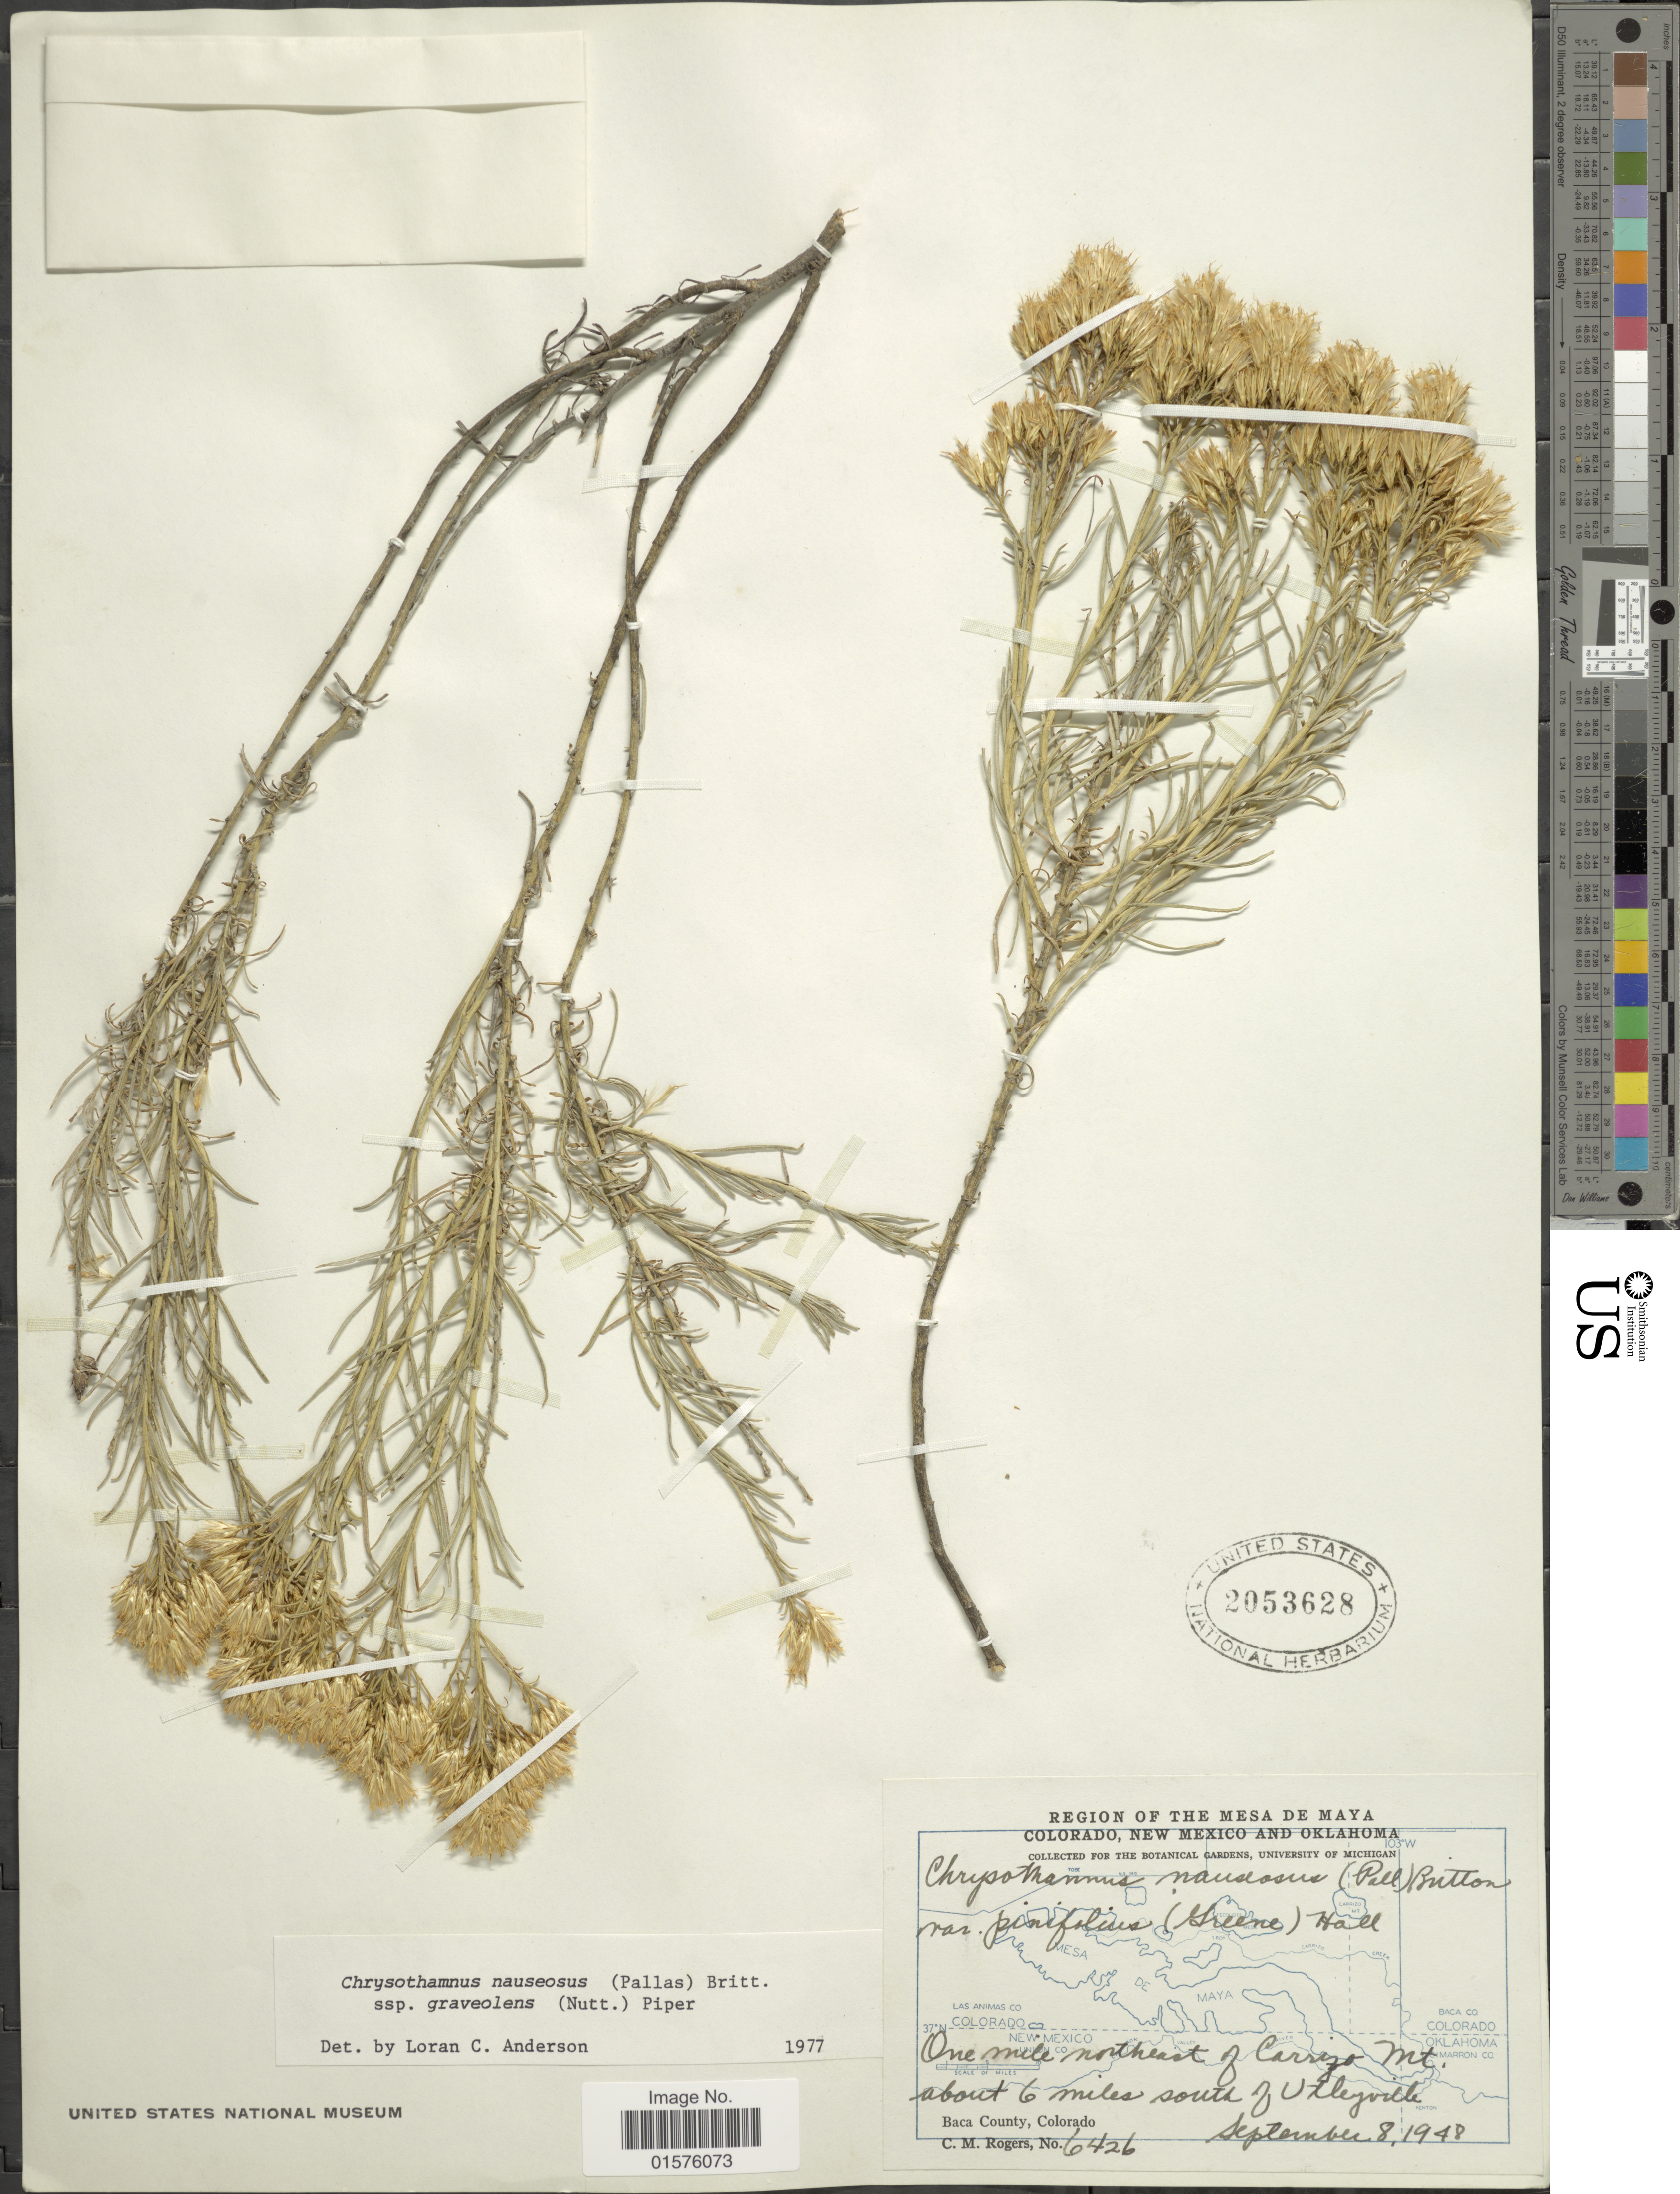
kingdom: Plantae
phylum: Tracheophyta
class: Magnoliopsida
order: Asterales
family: Asteraceae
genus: Ericameria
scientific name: Ericameria nauseosa var. graveolens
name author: (Nutt.) Reveal & Schuyler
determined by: Urbatsch, Lowell E., Curator (LSU), Louisiana State University (UNITED STATES)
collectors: C. M. Rogers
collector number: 6426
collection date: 1948-09-08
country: United States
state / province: Colorado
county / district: Baca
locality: One mile northeast of Carrizo Mt., about 6 miles south of Utleyville.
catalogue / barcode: US 2053628